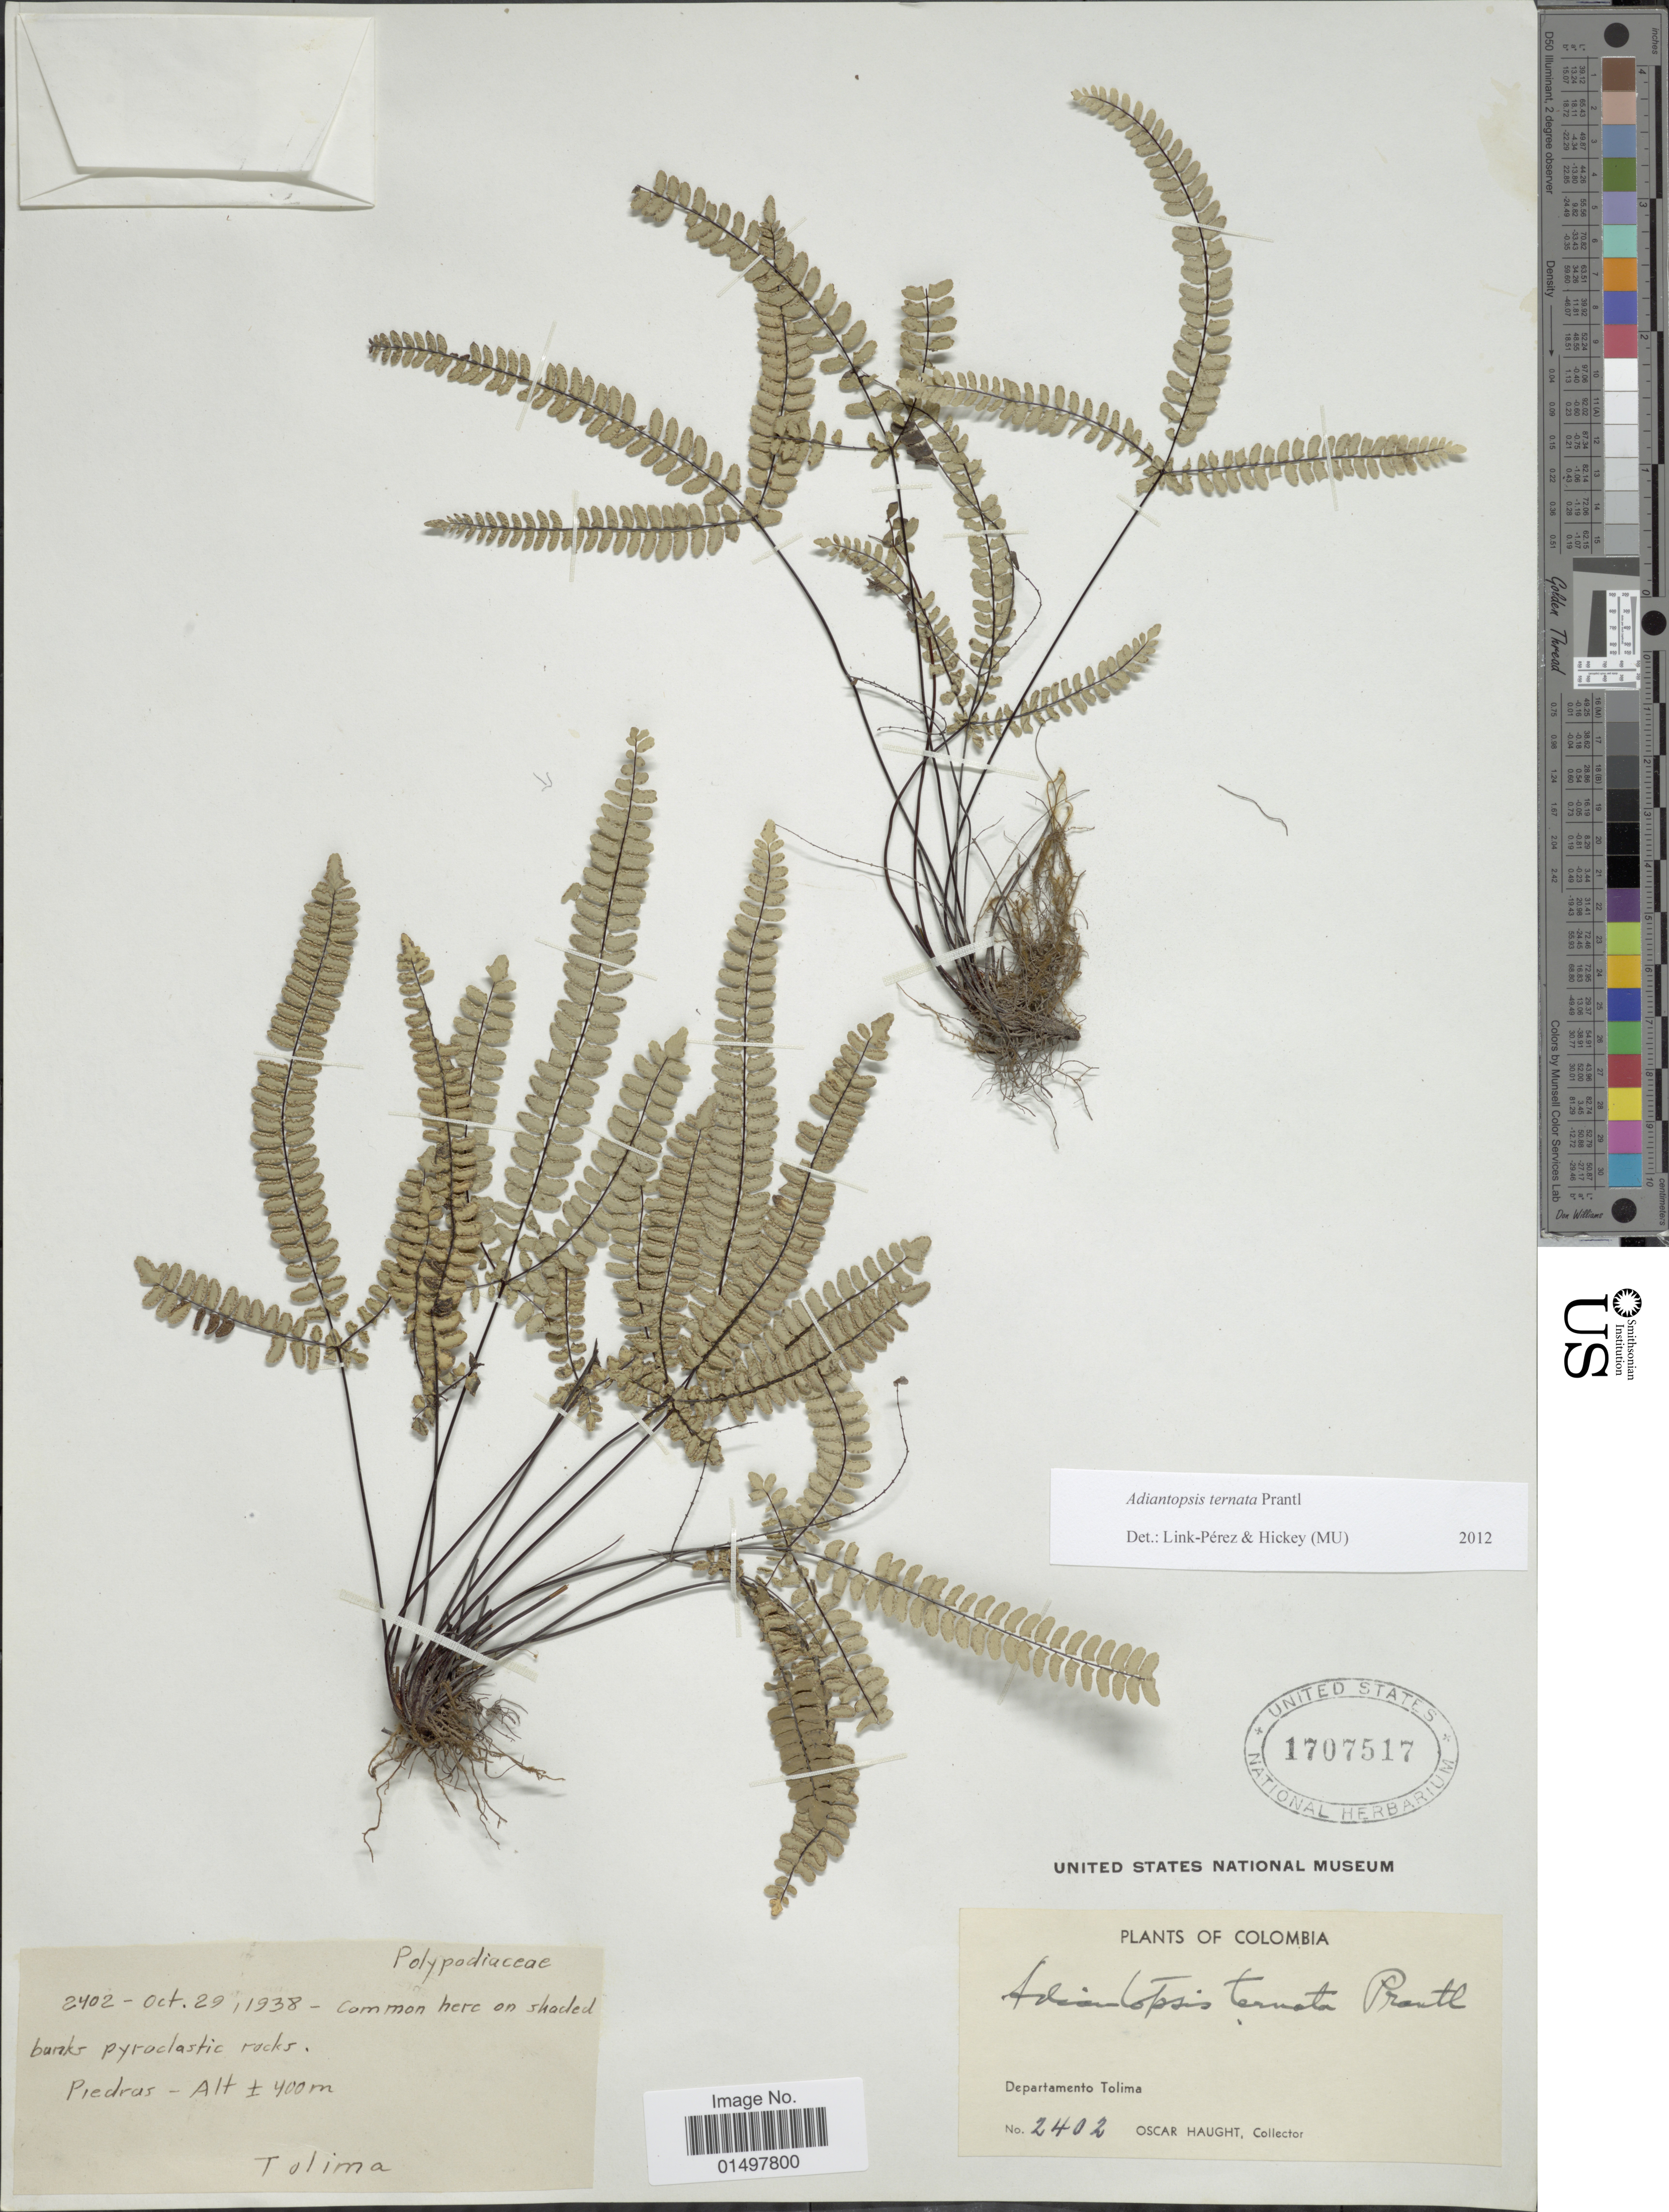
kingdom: Plantae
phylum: Tracheophyta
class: Polypodiopsida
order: Polypodiales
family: Pteridaceae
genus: Adiantopsis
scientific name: Adiantopsis ternata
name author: Prantl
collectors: O. L. Haught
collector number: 2402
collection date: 1938-10-29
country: Colombia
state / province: Tolima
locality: Departamento Tolima. Piedras.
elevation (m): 400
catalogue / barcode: US 1707517